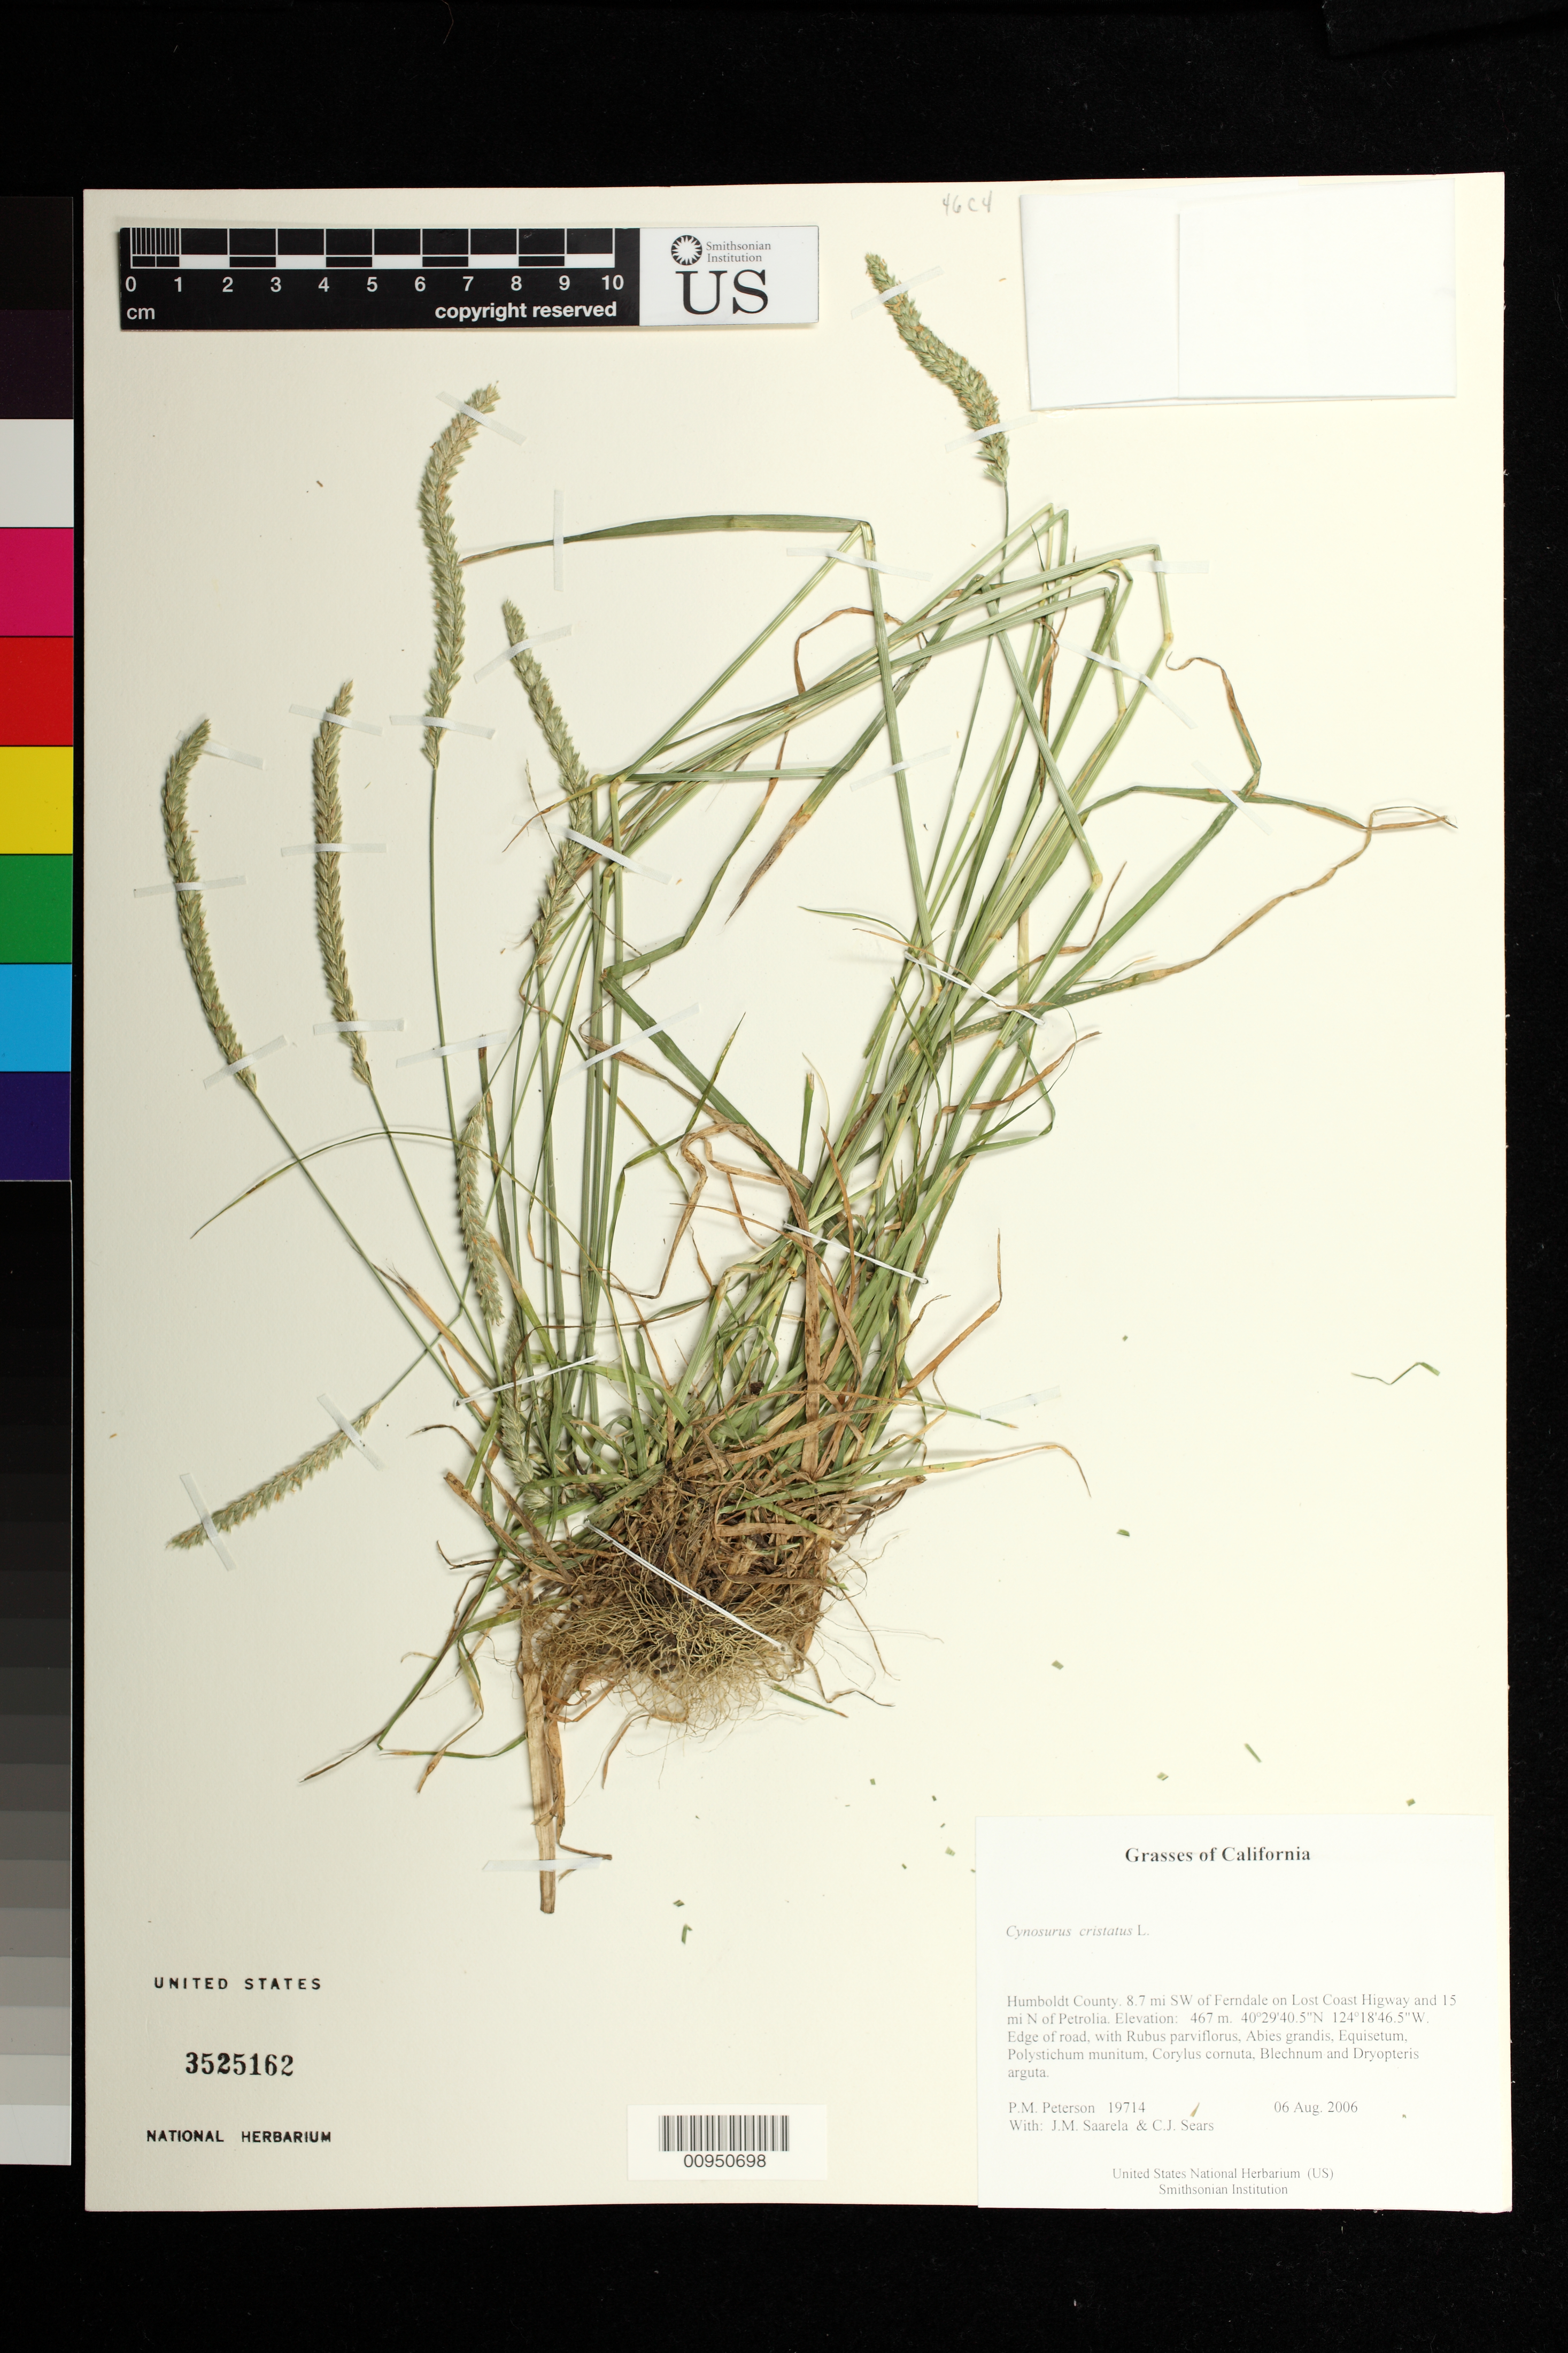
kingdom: Plantae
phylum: Tracheophyta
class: Liliopsida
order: Poales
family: Poaceae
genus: Cynosurus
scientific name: Cynosurus cristatus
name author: L.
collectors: P. M. Peterson, J. Saarela & C. Sears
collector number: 19714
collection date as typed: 06 Aug 2006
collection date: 2006-08-06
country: United States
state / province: California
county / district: Humboldt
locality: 8.7 mi SW of Ferndale on Lost Coast Highway and 15 mi N of Petrolia.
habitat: Edge of road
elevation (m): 467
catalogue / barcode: US 3525162